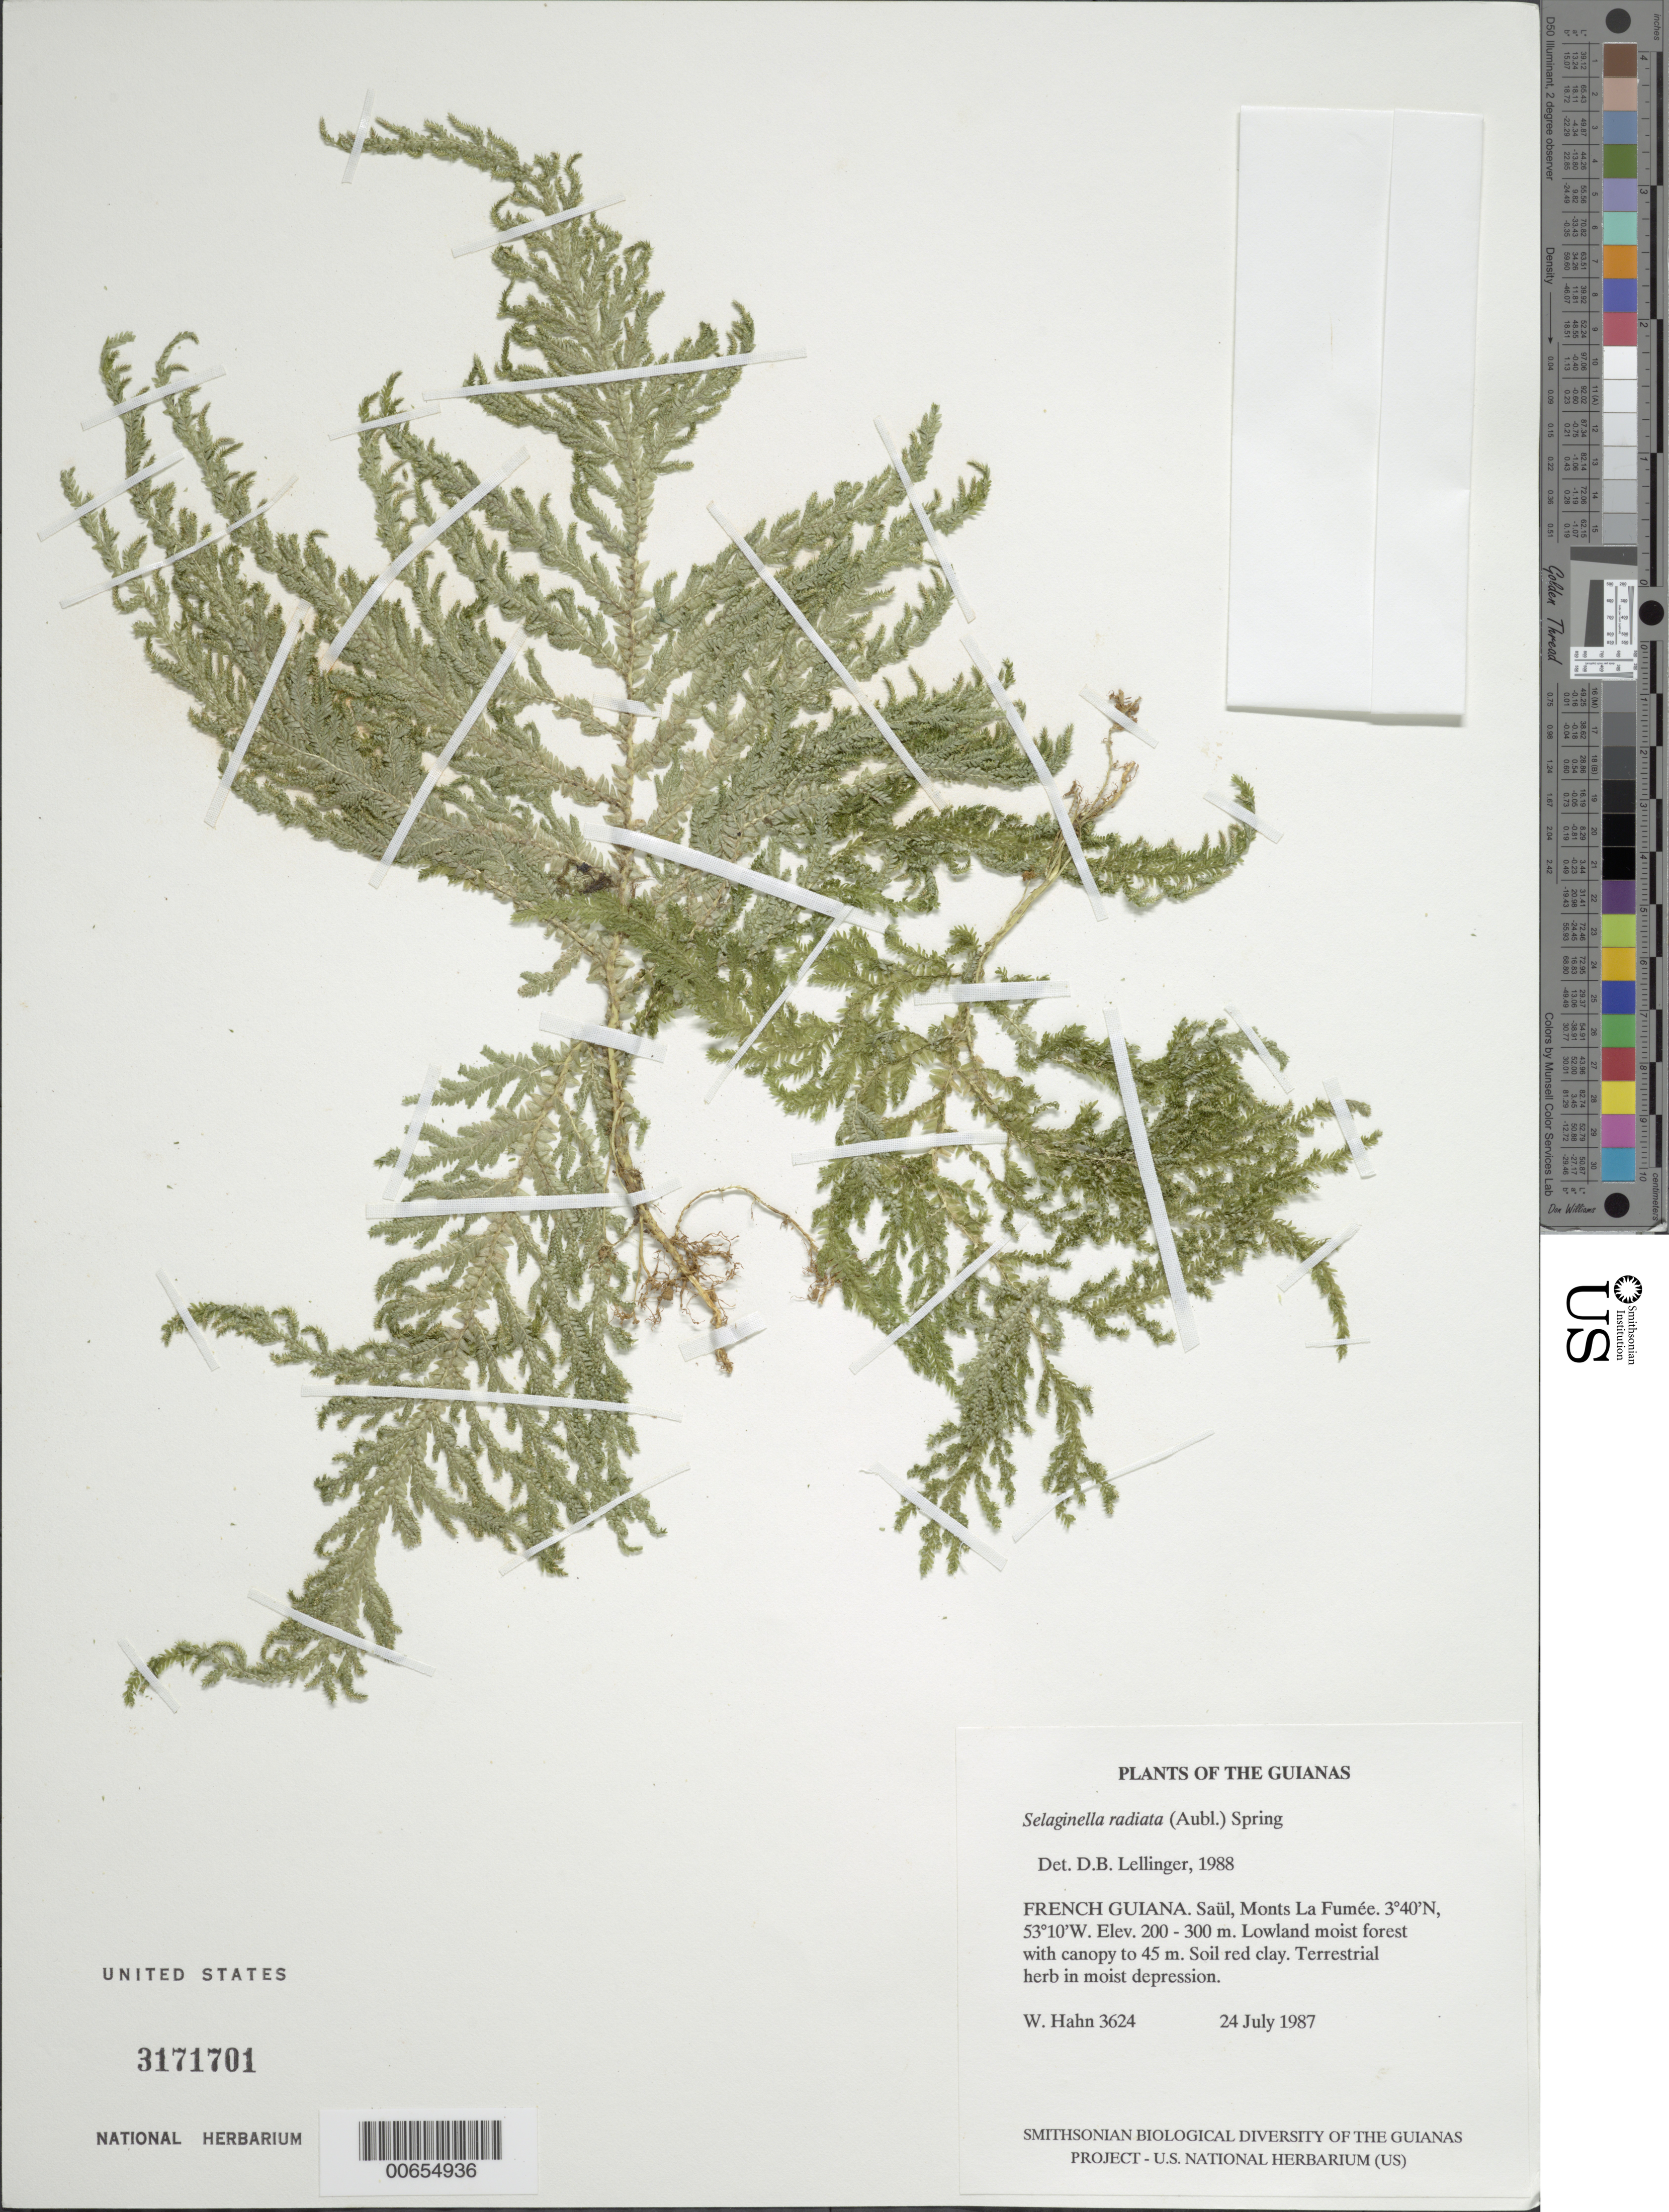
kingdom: Plantae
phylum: Tracheophyta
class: Lycopodiopsida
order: Selaginellales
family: Selaginellaceae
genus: Selaginella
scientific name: Selaginella radiata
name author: (Aubl.) Spring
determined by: Lellinger, David B., (BOT), Smithsonian Institution - National Museum of Natural History (UNITED STATES)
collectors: W. Hahn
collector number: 3624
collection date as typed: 24 July 1987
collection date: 1987-07-24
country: French Guiana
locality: Saül, Monts La Fumée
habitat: Lowland moist forest with canopy to 45 m. Soil red clay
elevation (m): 200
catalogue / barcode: US 3171701